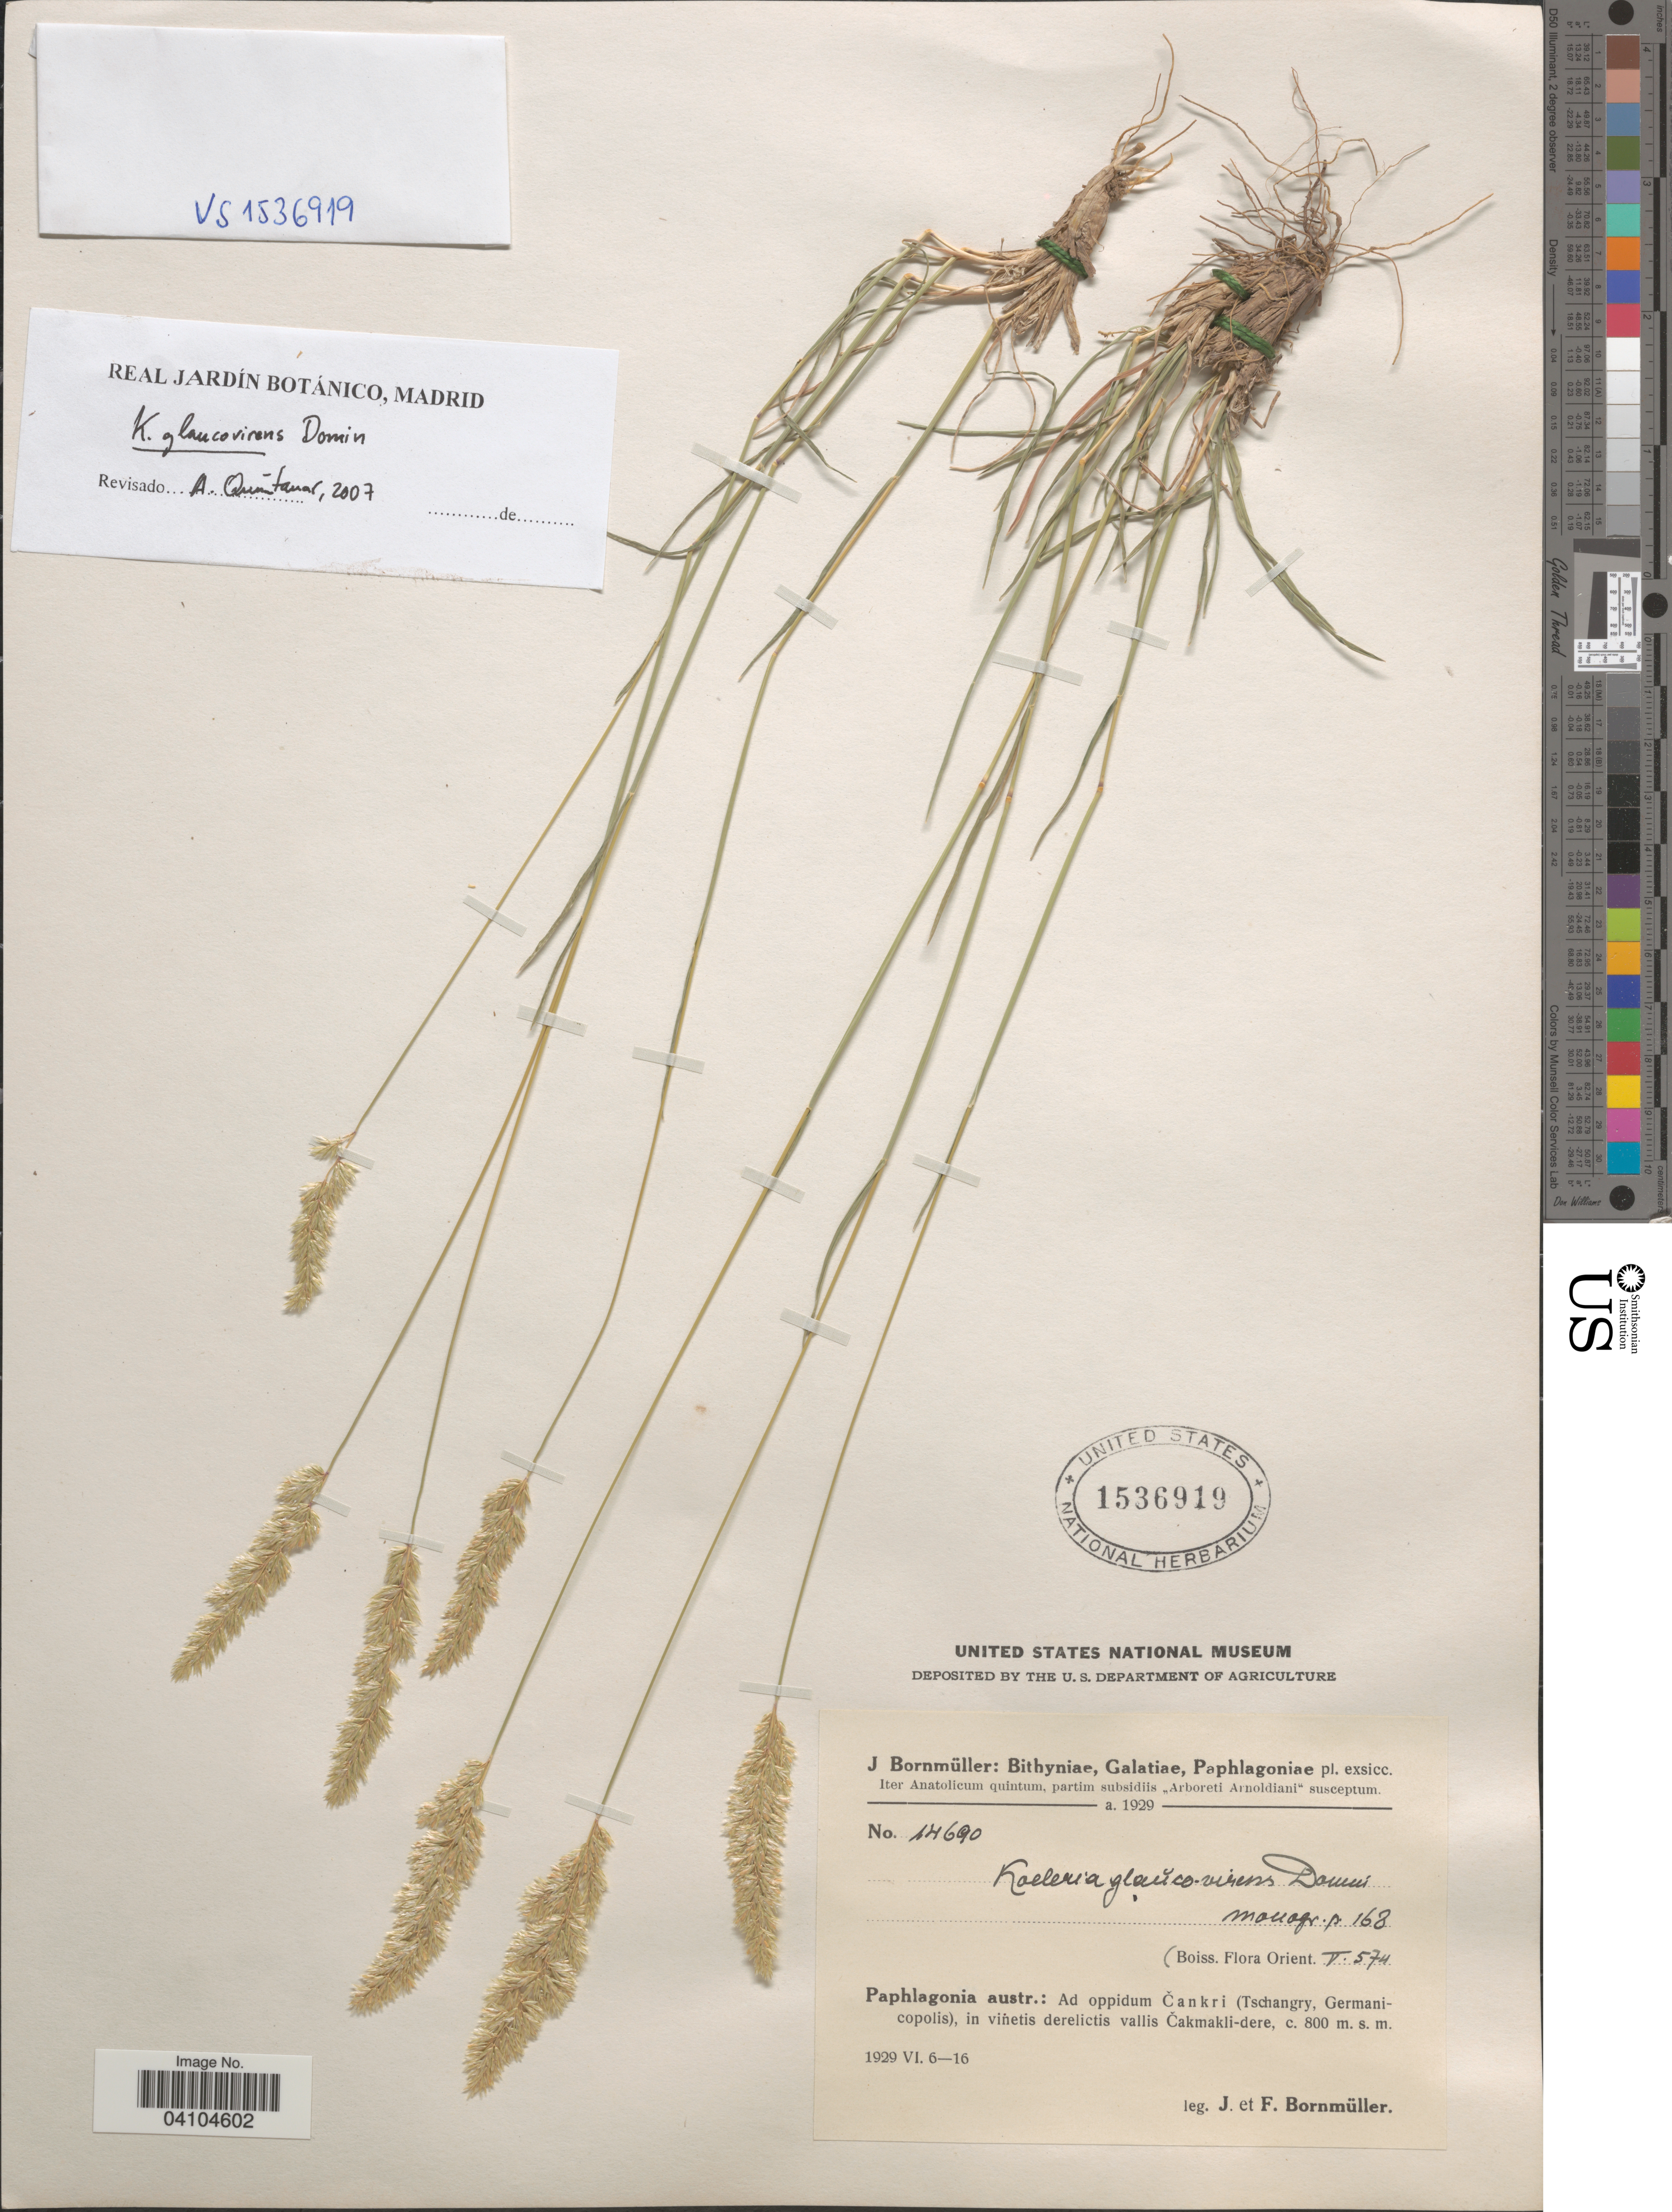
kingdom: Plantae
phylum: Tracheophyta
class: Liliopsida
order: Poales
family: Poaceae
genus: Koeleria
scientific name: Koeleria macrantha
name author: (Ledeb.) Schult.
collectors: J. Bornmüller & F. Bornmüller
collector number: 14690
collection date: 1929-06-06/1929-06-16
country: Turkey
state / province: Cankiri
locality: Paphlagonia austr.: ad oppidum Čankri (Tschangry, Germani-copolis), in vinetis derelictis vallis Čakmakli-dere.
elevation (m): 800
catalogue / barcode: US 1536919